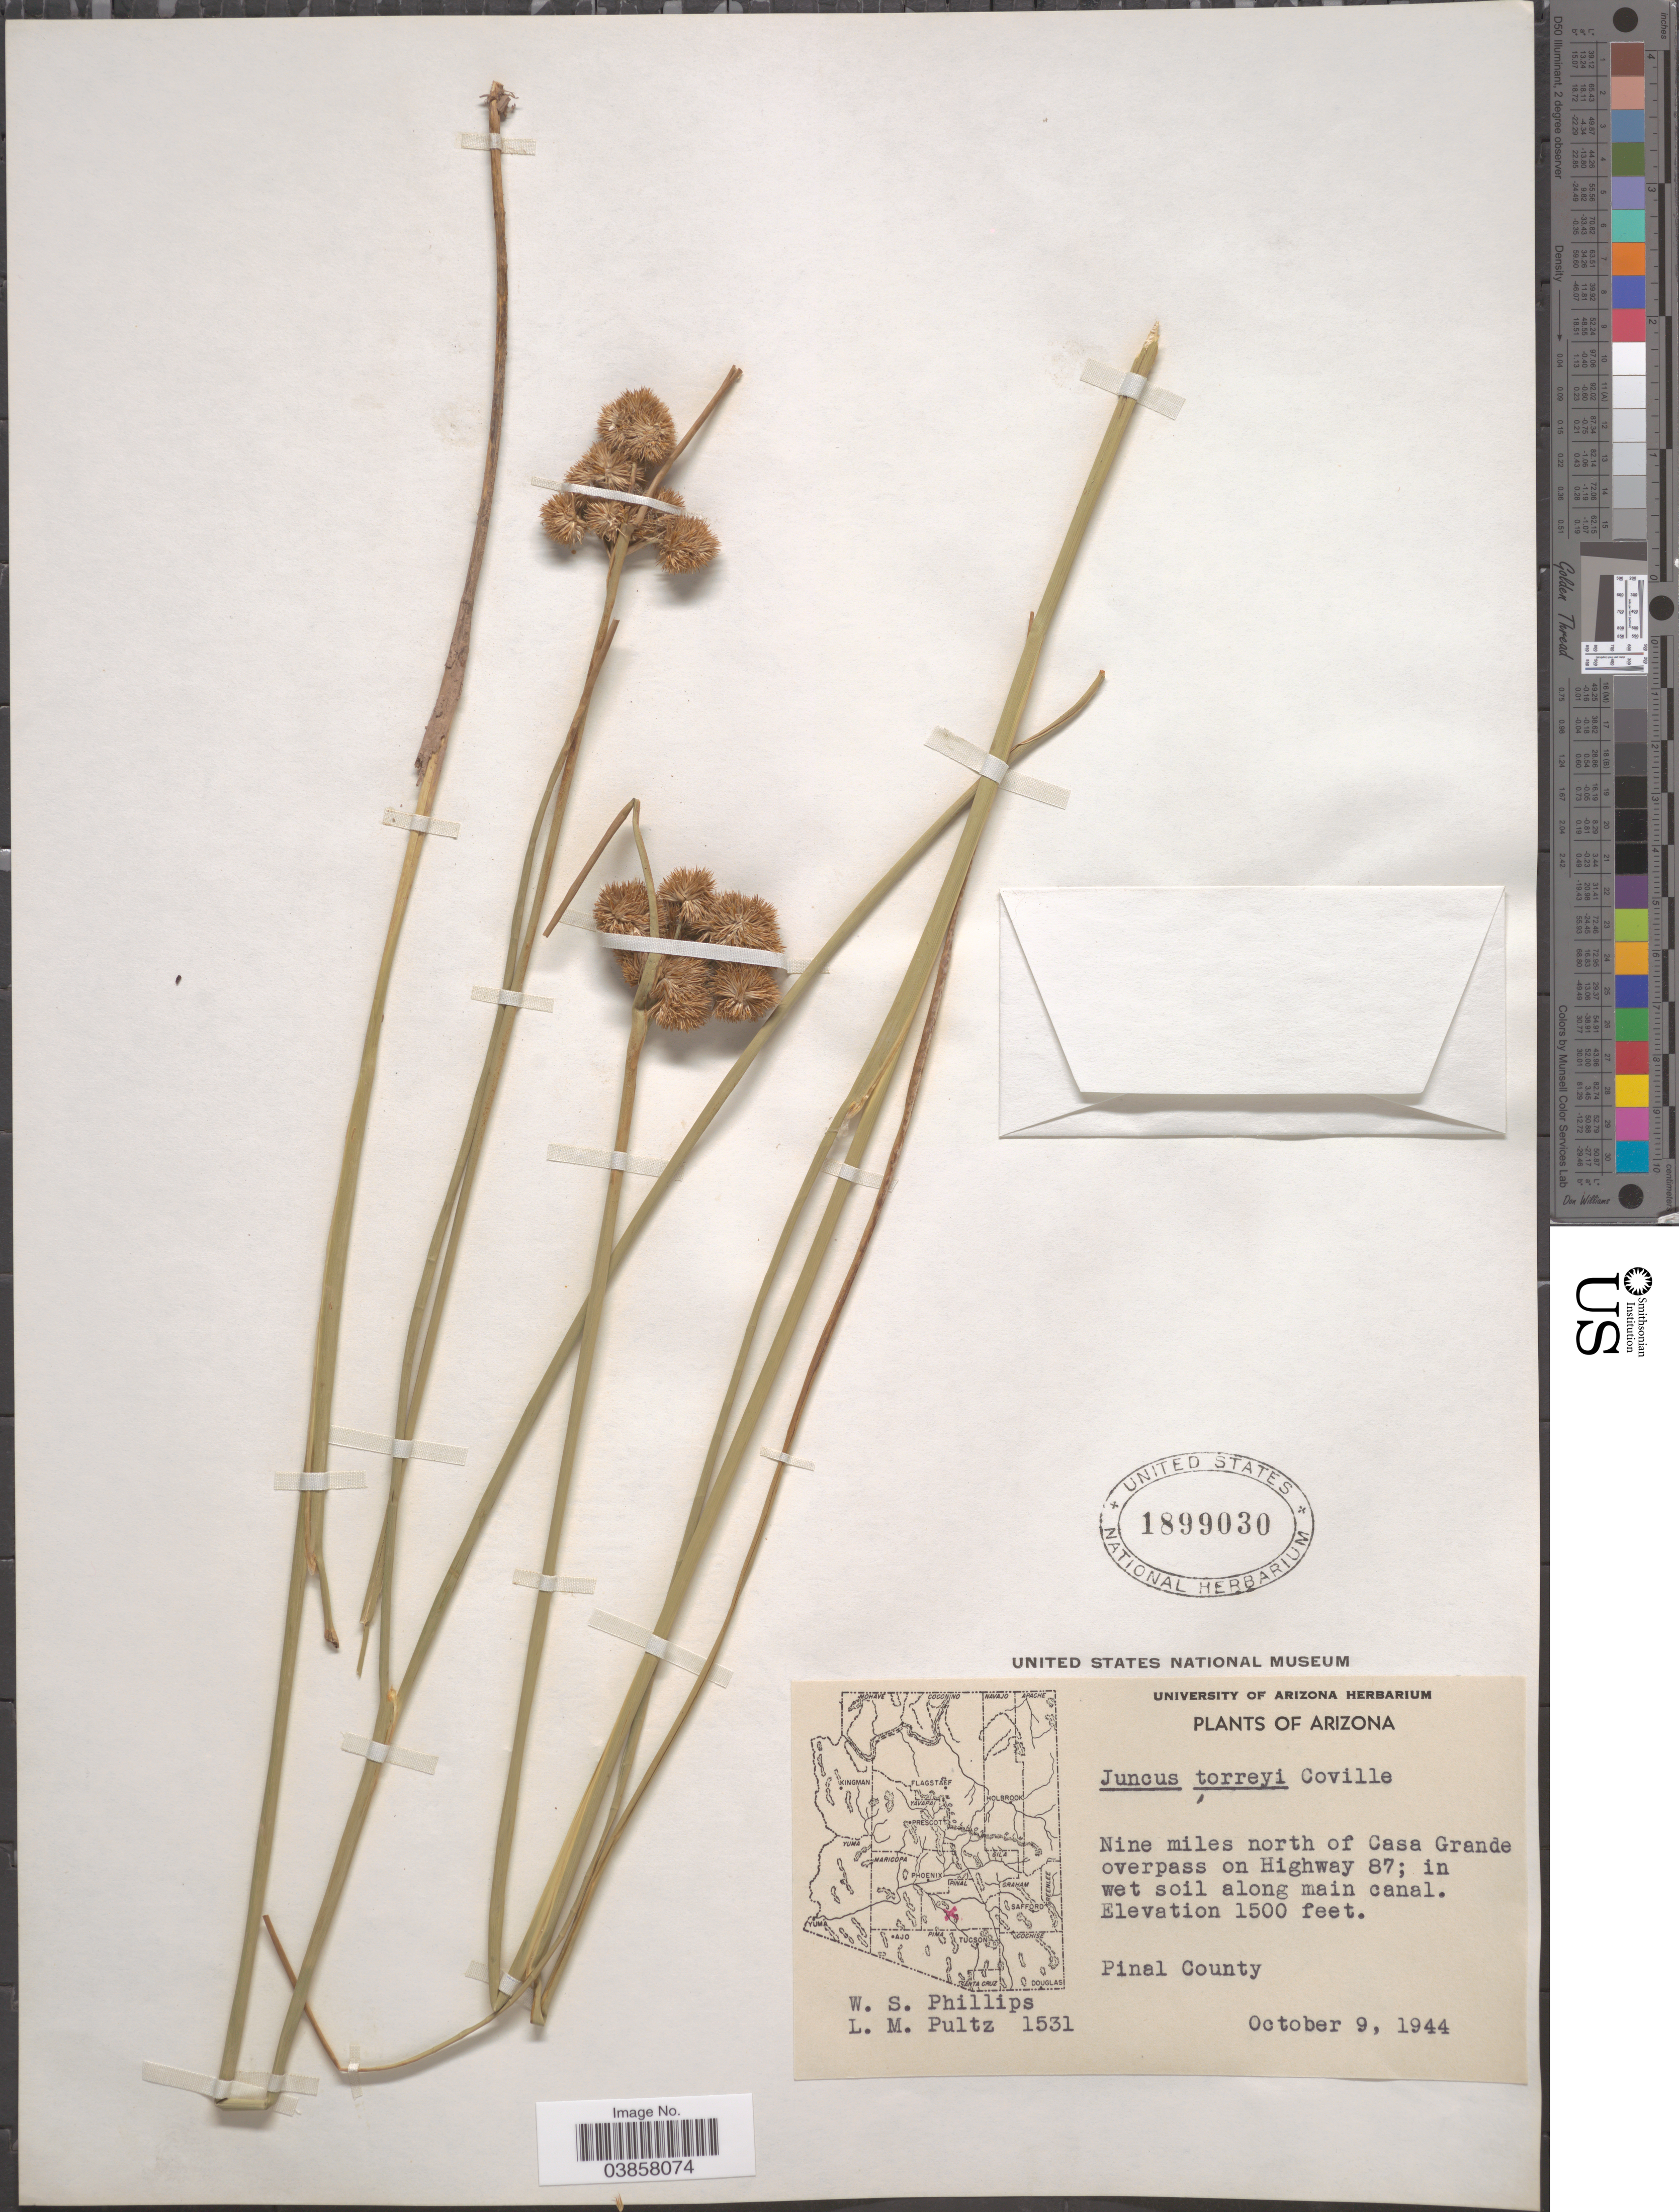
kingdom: Plantae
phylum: Tracheophyta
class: Liliopsida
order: Poales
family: Juncaceae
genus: Juncus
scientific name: Juncus torreyi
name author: Coville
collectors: W. S. Phillips & L. Pultz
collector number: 1531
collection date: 1944-10-09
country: United States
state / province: Arizona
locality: Nine miles north of Casa Grande overpass on Highway 87; along main canal. Pinal County.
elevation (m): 457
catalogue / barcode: US 1899030